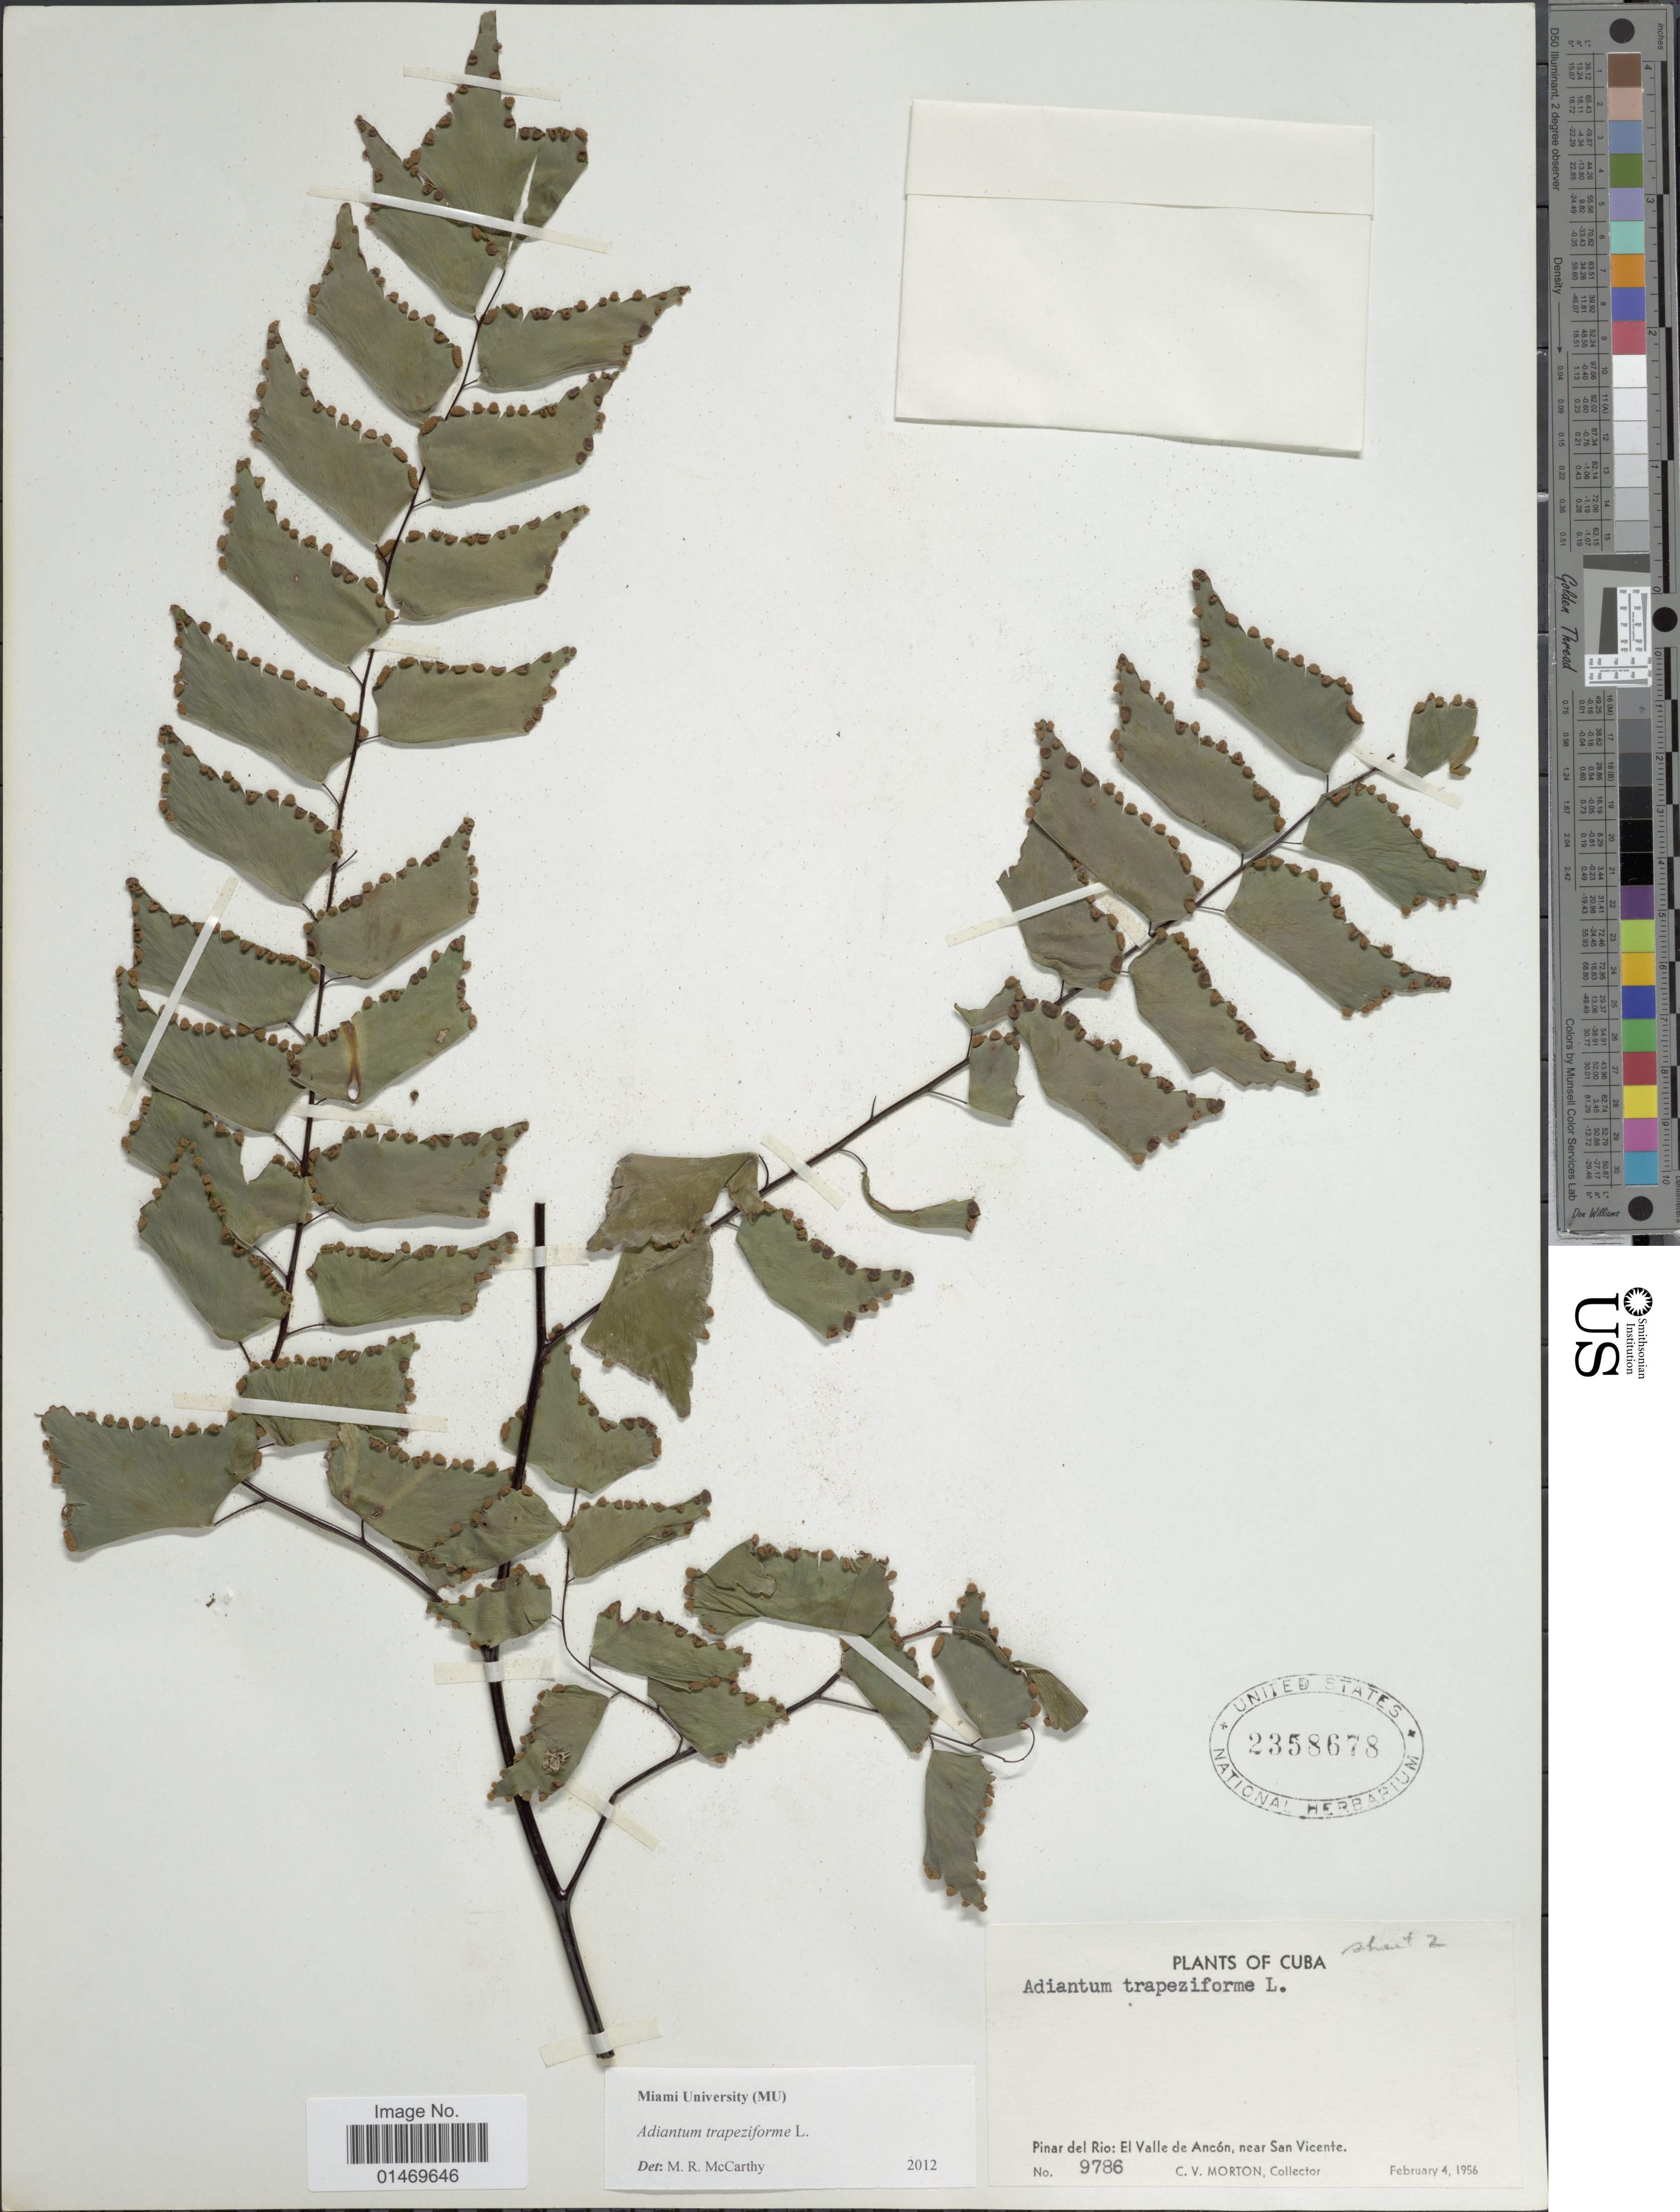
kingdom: Plantae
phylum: Tracheophyta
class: Polypodiopsida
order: Polypodiales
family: Pteridaceae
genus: Adiantum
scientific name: Adiantum trapeziforme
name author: L.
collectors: C. V. Morton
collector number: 9786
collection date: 1956-02-04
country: Cuba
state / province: Pinar del Río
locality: Cuba, El Valle Ancon, near San Vicente.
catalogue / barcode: US 2358678